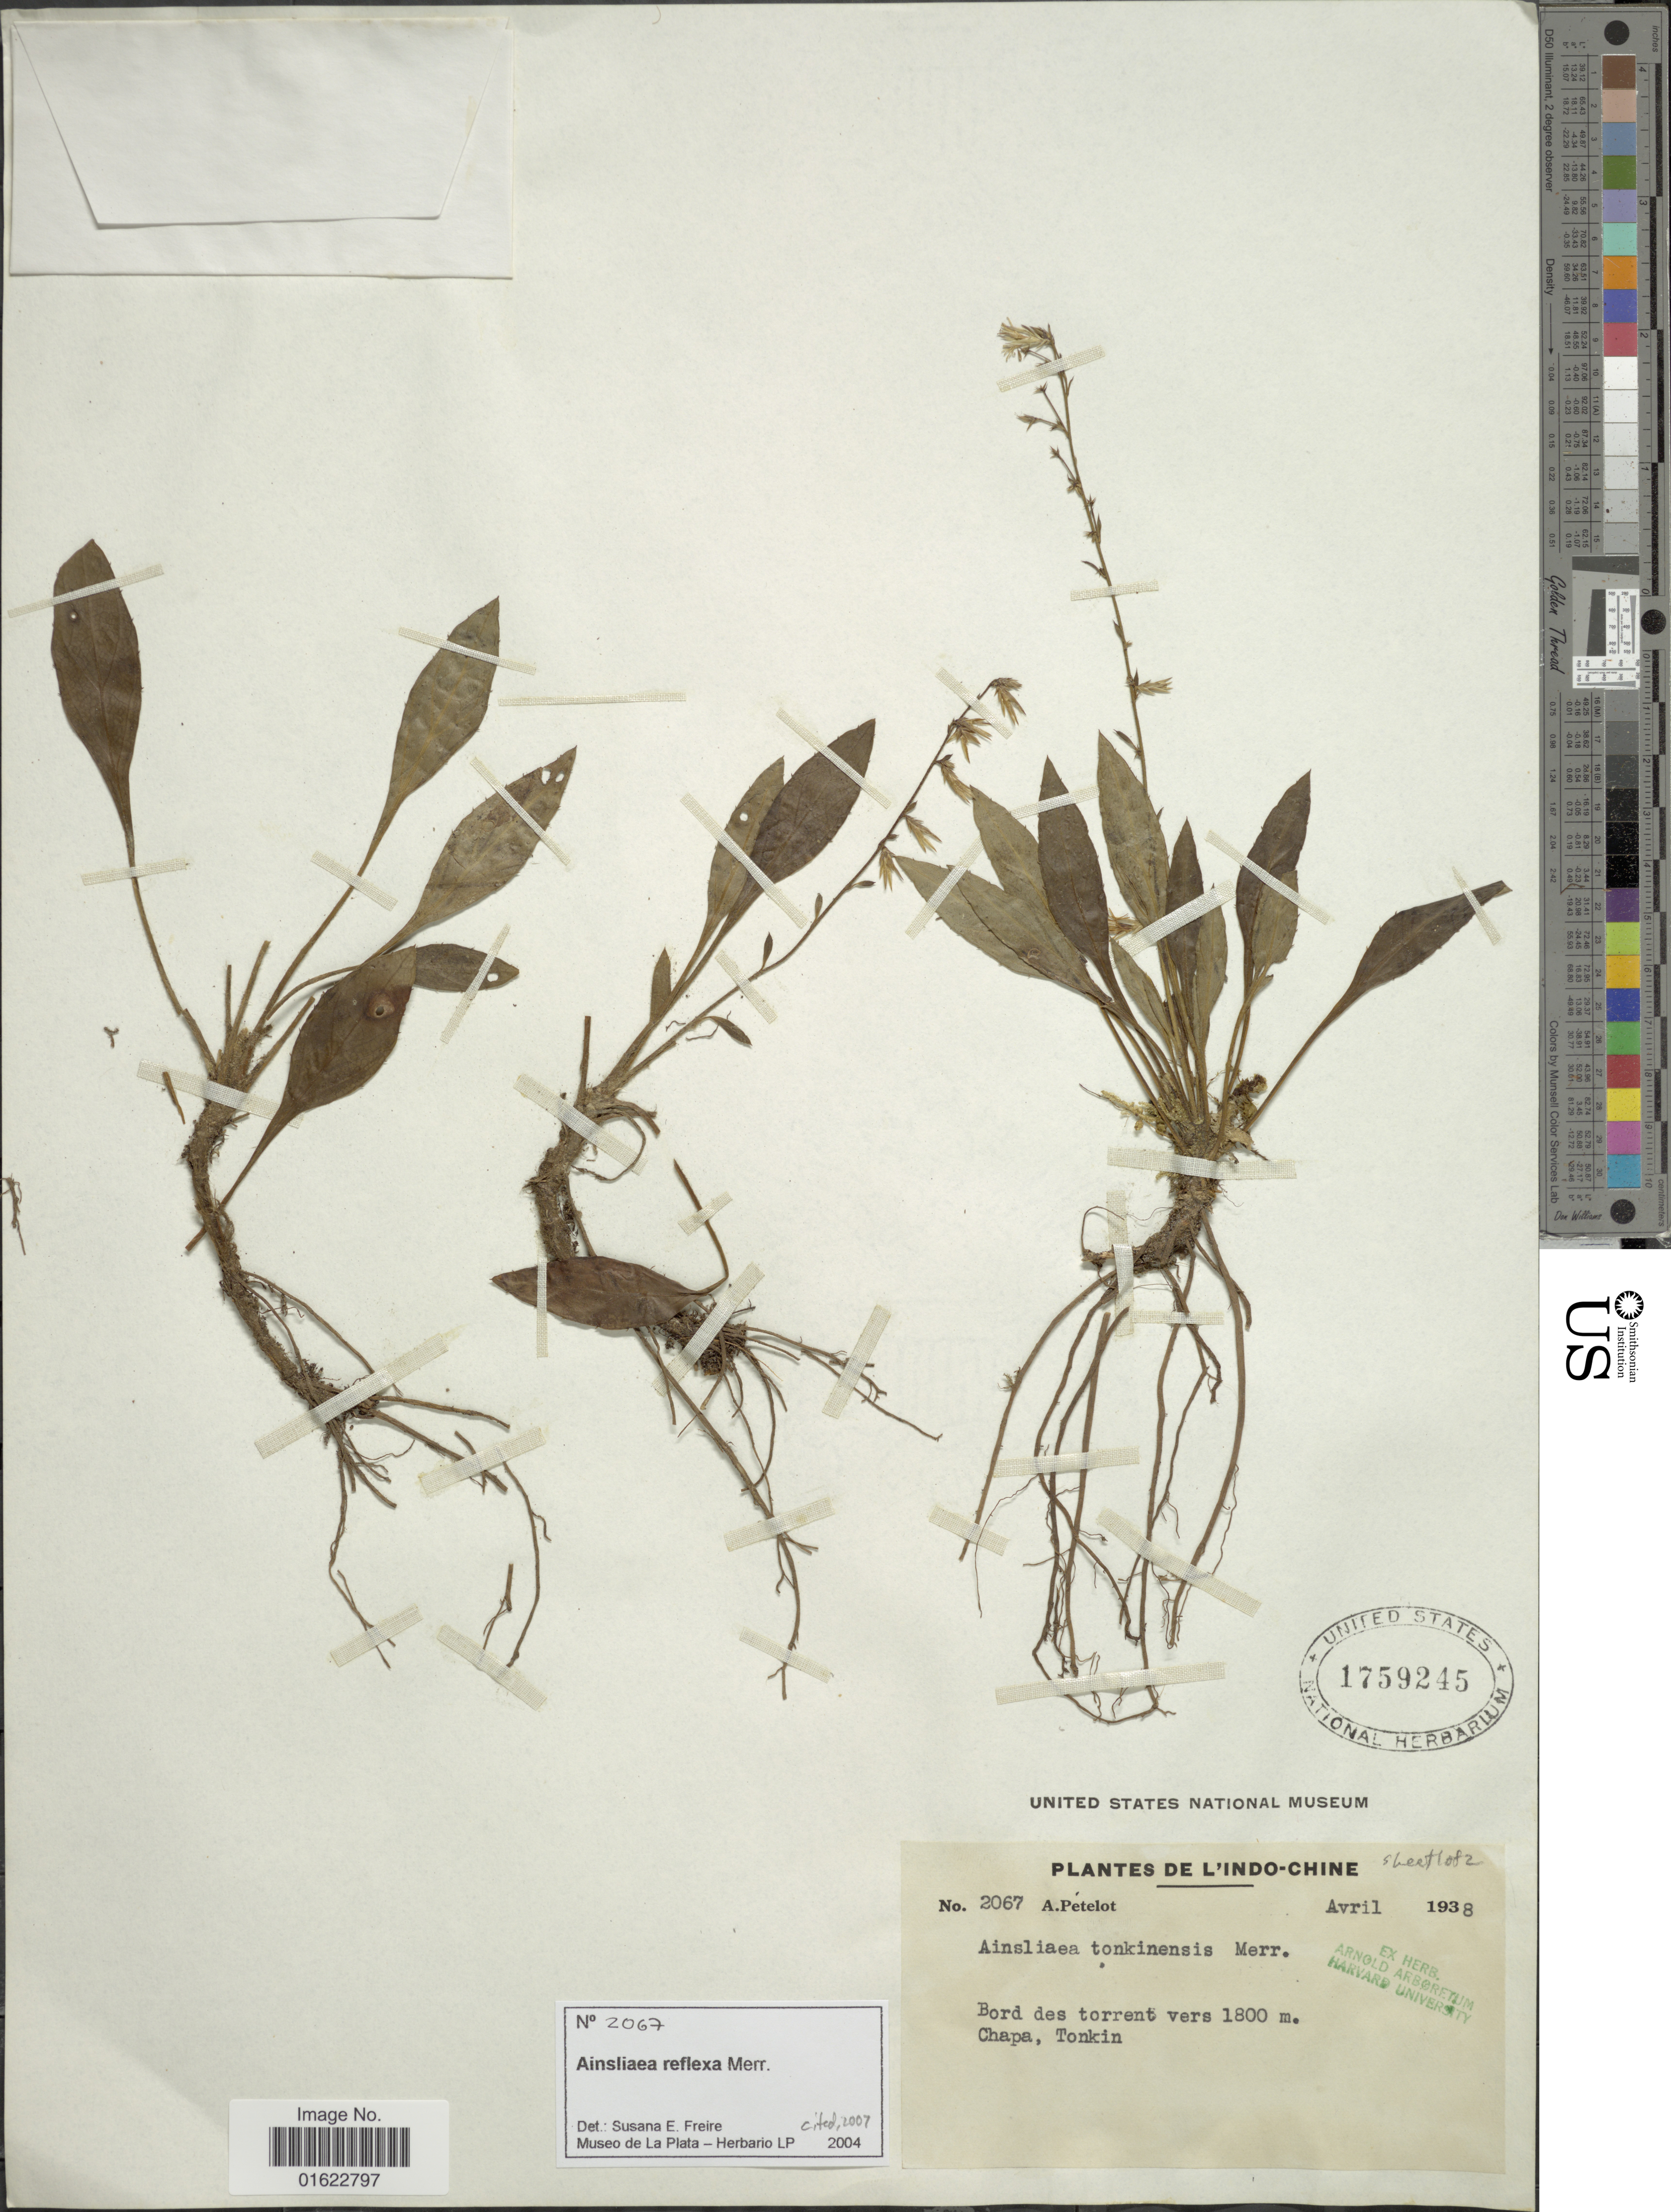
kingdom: Plantae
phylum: Tracheophyta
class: Magnoliopsida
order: Asterales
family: Asteraceae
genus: Ainsliaea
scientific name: Ainsliaea reflexa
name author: Merr.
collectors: A. Petelot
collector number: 2067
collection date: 1938-04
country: Vietnam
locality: L'Indo-Chine, Chapa, Tonkin.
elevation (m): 1800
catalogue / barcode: US 1759245